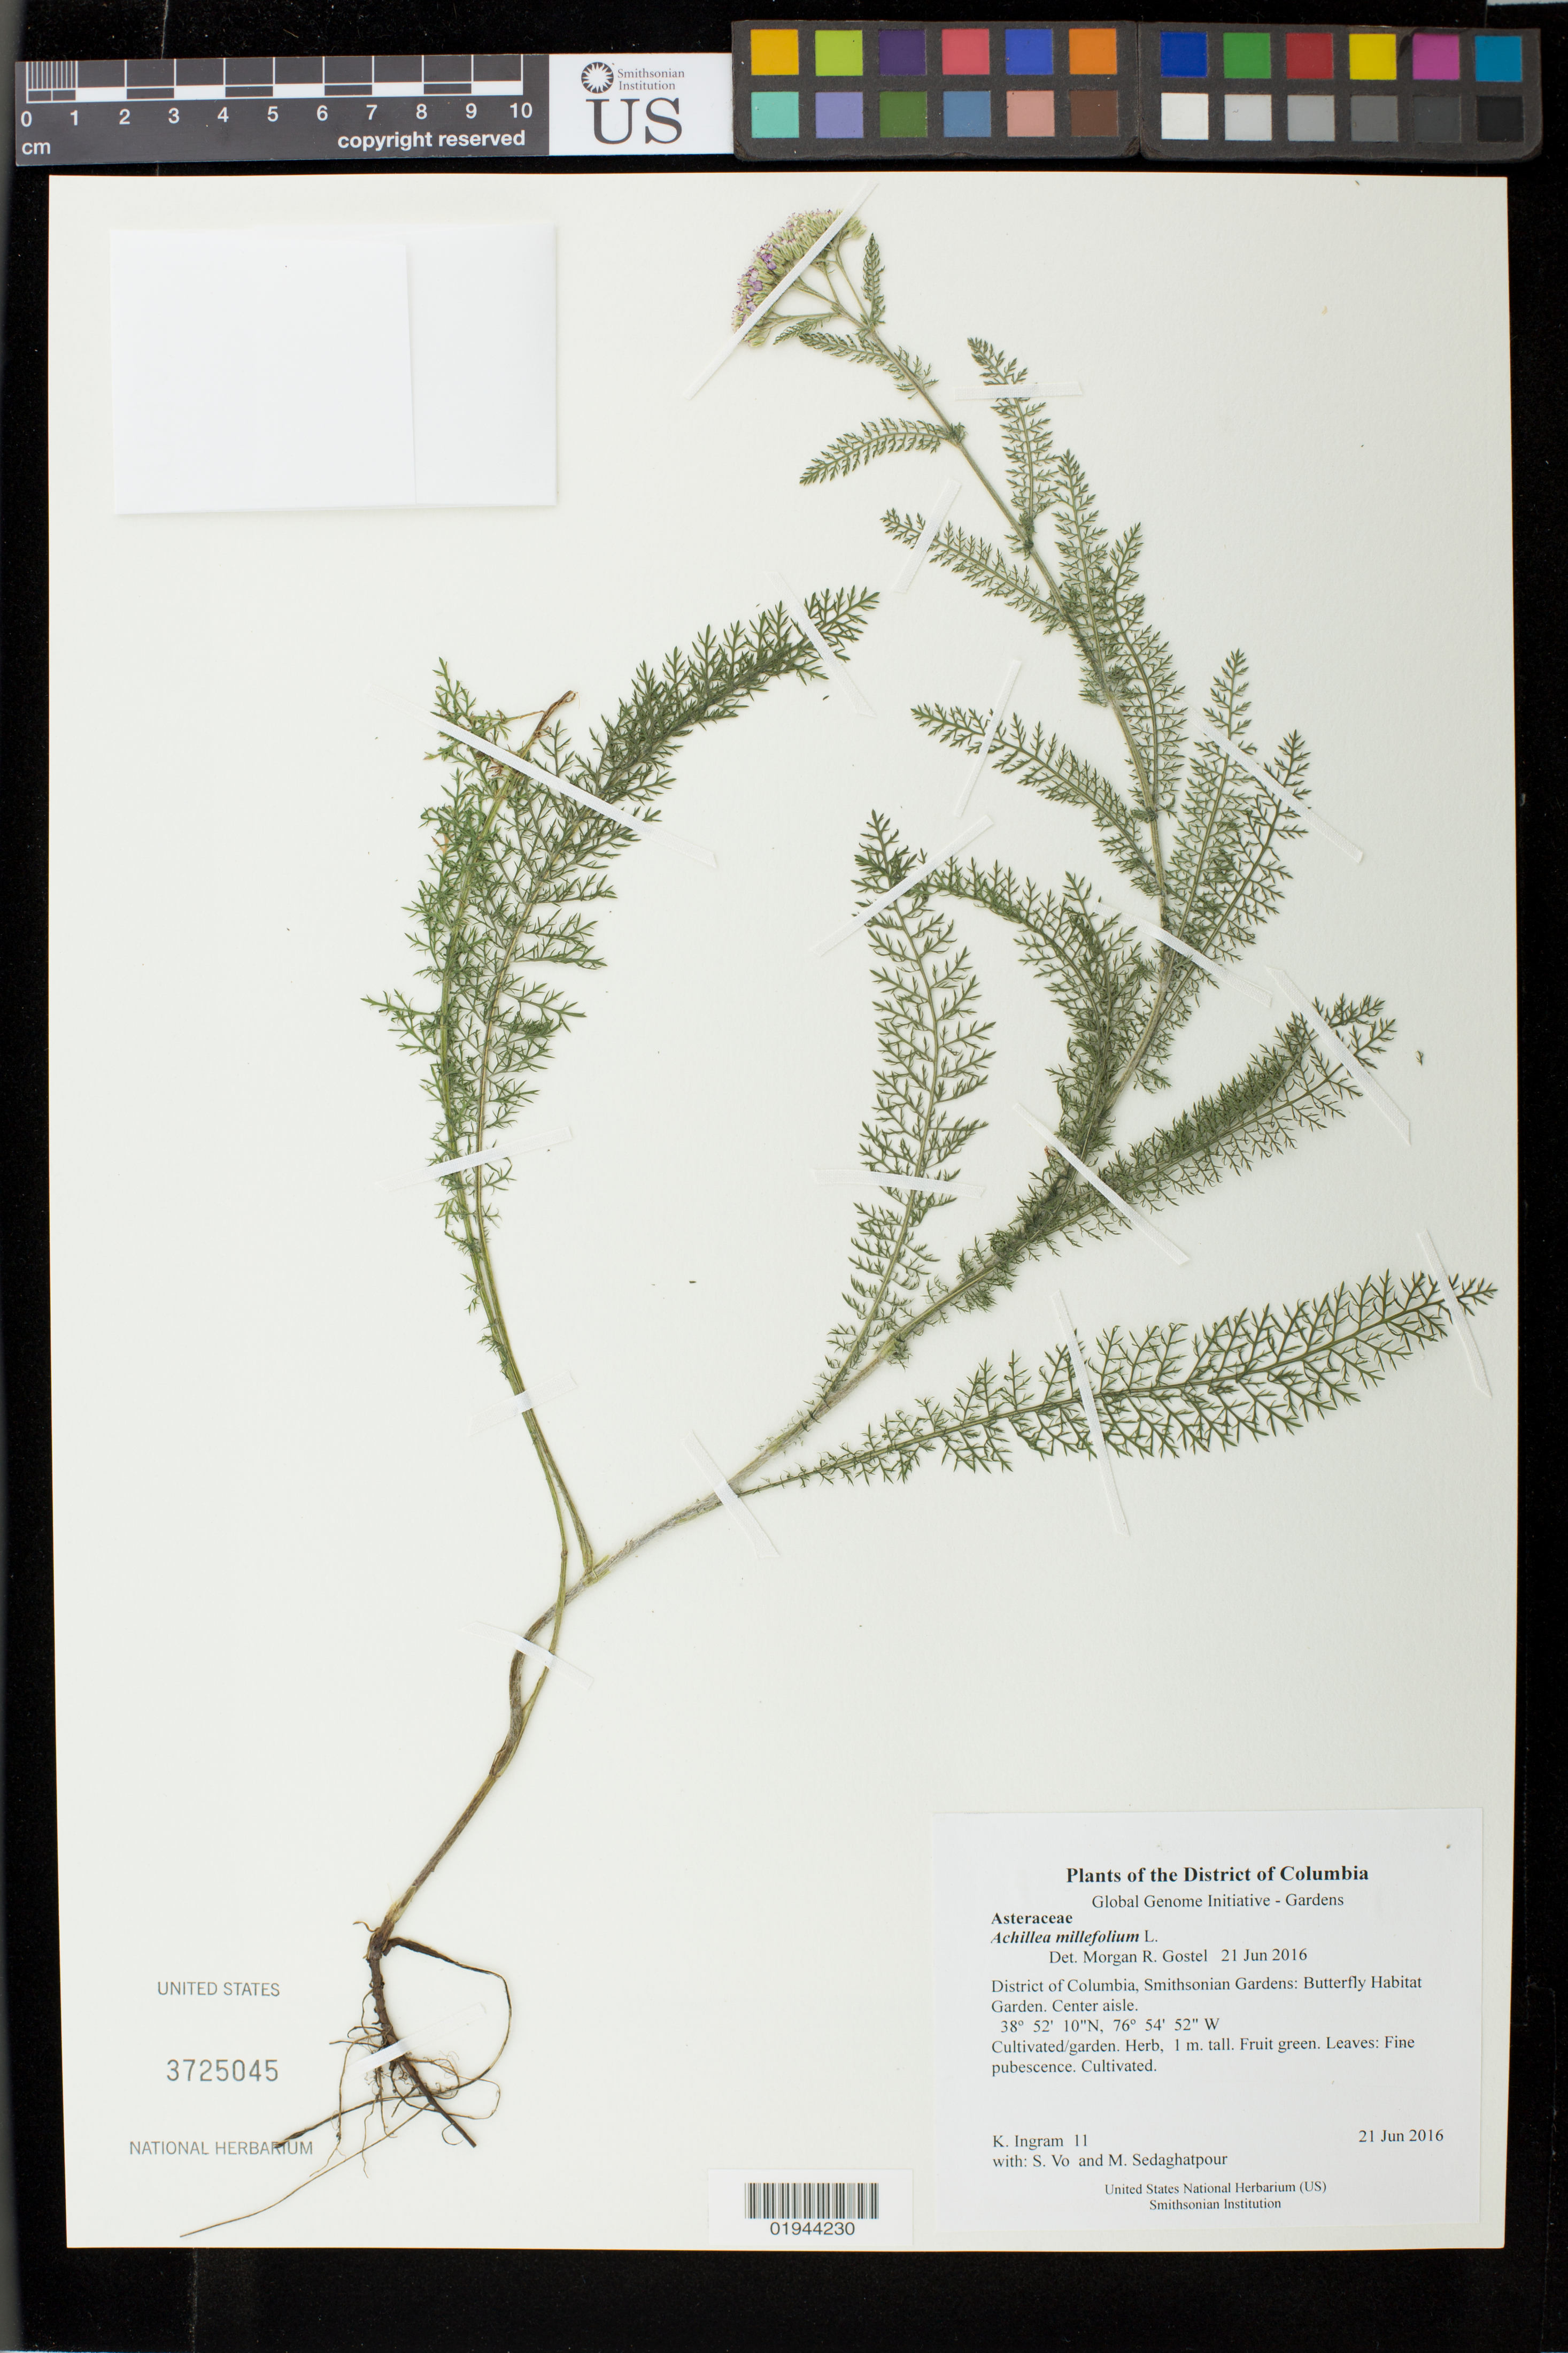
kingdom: Plantae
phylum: Tracheophyta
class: Magnoliopsida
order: Asterales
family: Asteraceae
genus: Achillea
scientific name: Achillea millefolium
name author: L.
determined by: Gostel, Morgan R., (BRIT), Botanical Research Institute of Texas (UNITED STATES)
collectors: K. S. Ingram, S. Vo & M. Sedaghatpour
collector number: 11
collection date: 2016-06-21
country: United States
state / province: District of Columbia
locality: Smithsonian Gardens: Butterfly Habitat Garden. Center aisle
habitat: Cultivated/garden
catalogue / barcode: US 3725045